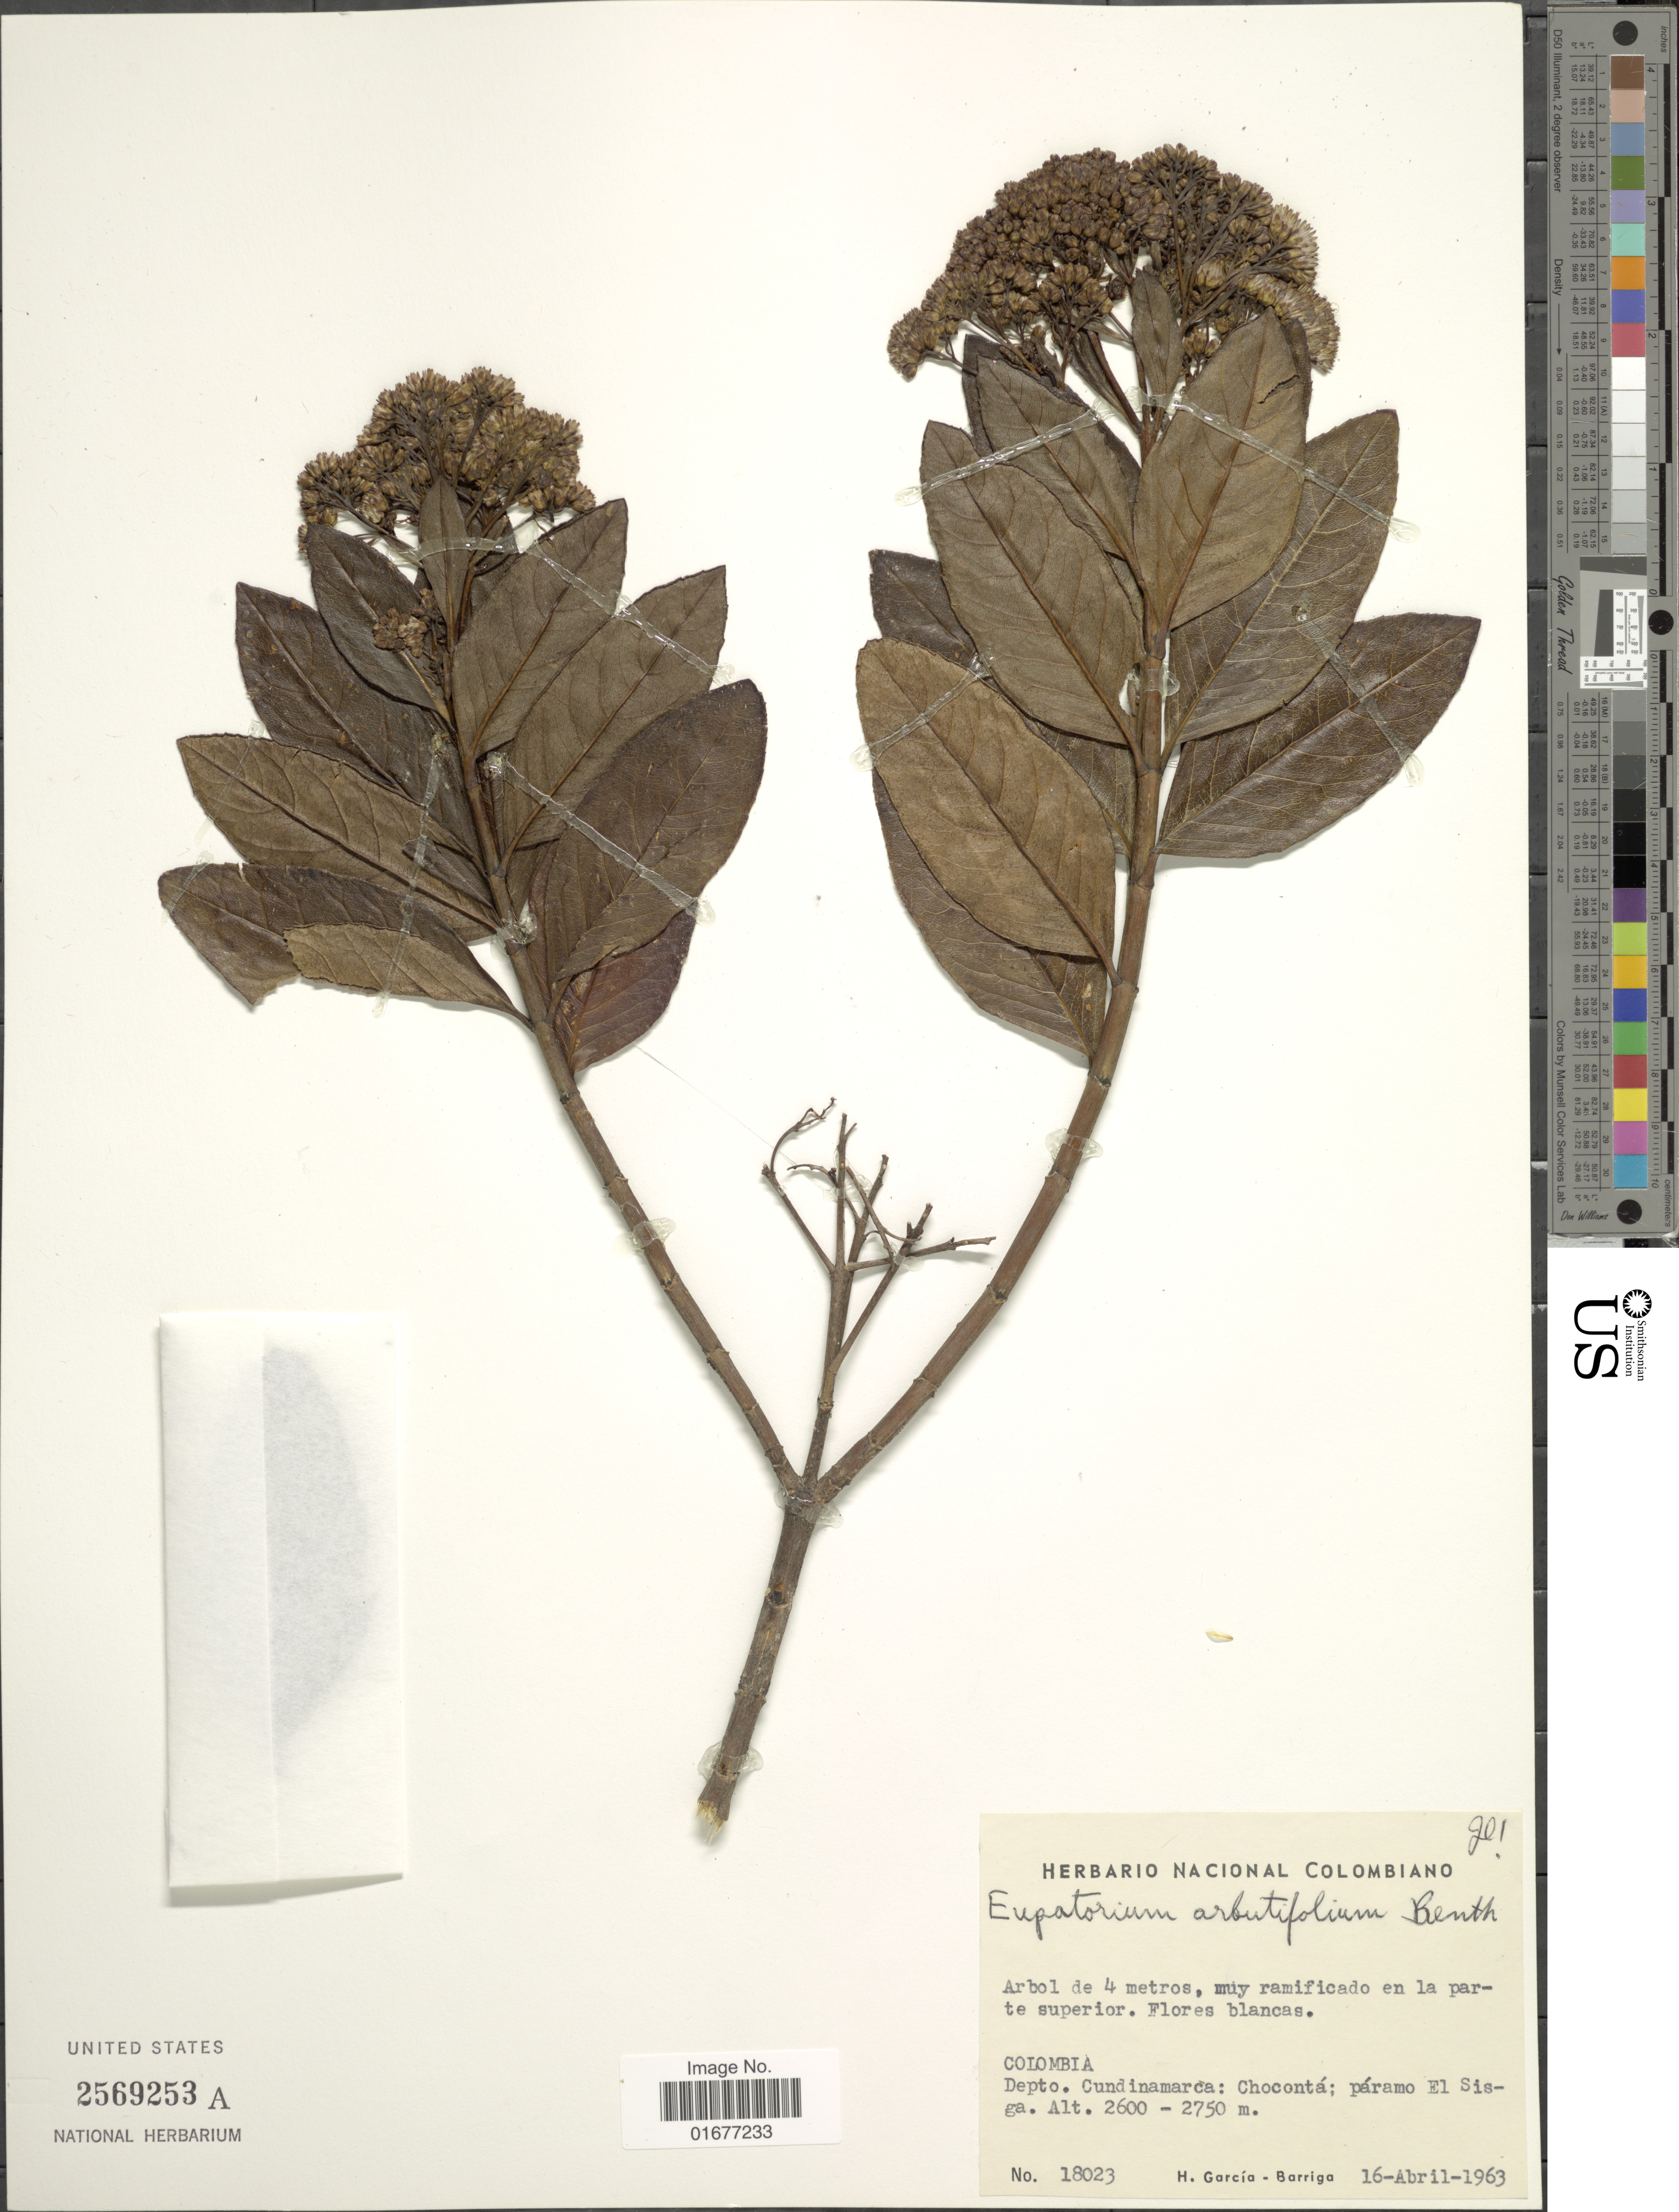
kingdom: Plantae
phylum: Tracheophyta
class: Magnoliopsida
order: Asterales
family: Asteraceae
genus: Ageratina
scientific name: Ageratina arbutifolia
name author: (Benth.) R.M. King & H. Rob.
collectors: H. García Barriga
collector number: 18023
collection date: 1963-04-16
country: Colombia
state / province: Cundinamarca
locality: Choconta; paramo El Sisga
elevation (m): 2600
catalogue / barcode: US 2569253A